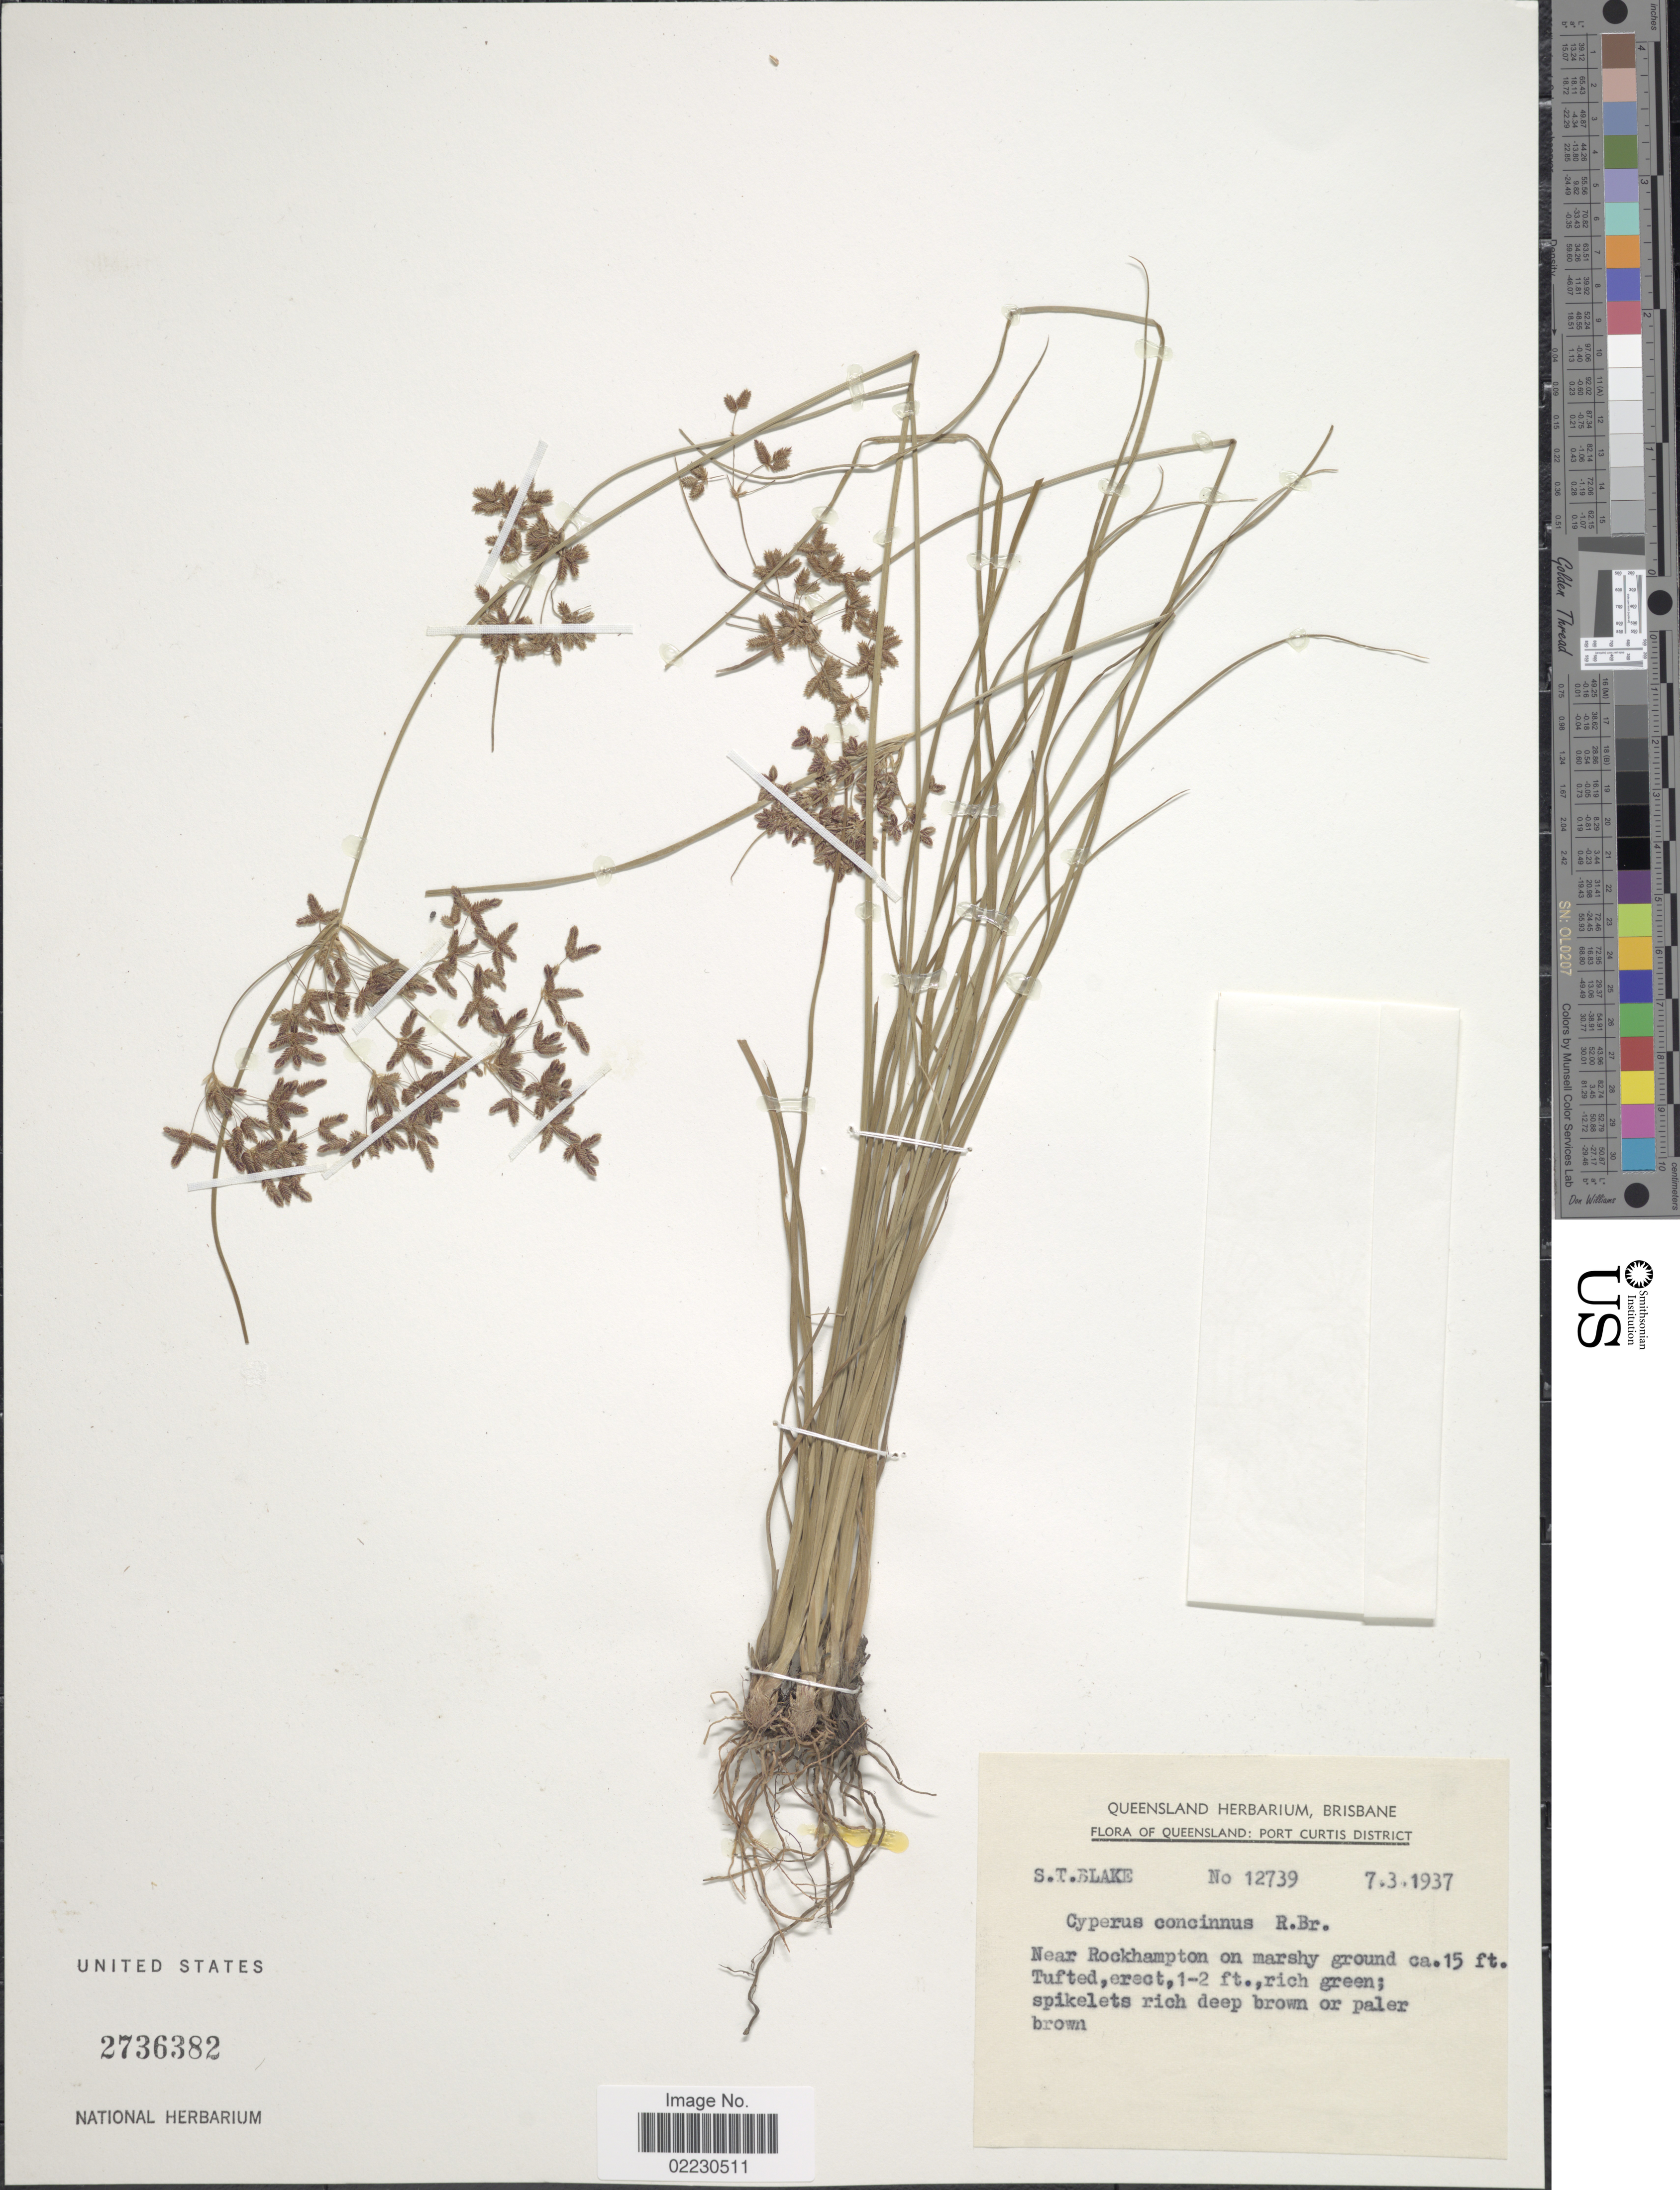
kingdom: Plantae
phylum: Tracheophyta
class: Liliopsida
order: Poales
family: Cyperaceae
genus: Cyperus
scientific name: Cyperus concinnus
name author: R. Br.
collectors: S. T. Blake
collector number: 12739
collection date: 1937-03-07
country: Australia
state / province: Queensland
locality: Port Curtis District, Near Rockhampton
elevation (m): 5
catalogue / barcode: US 2736382